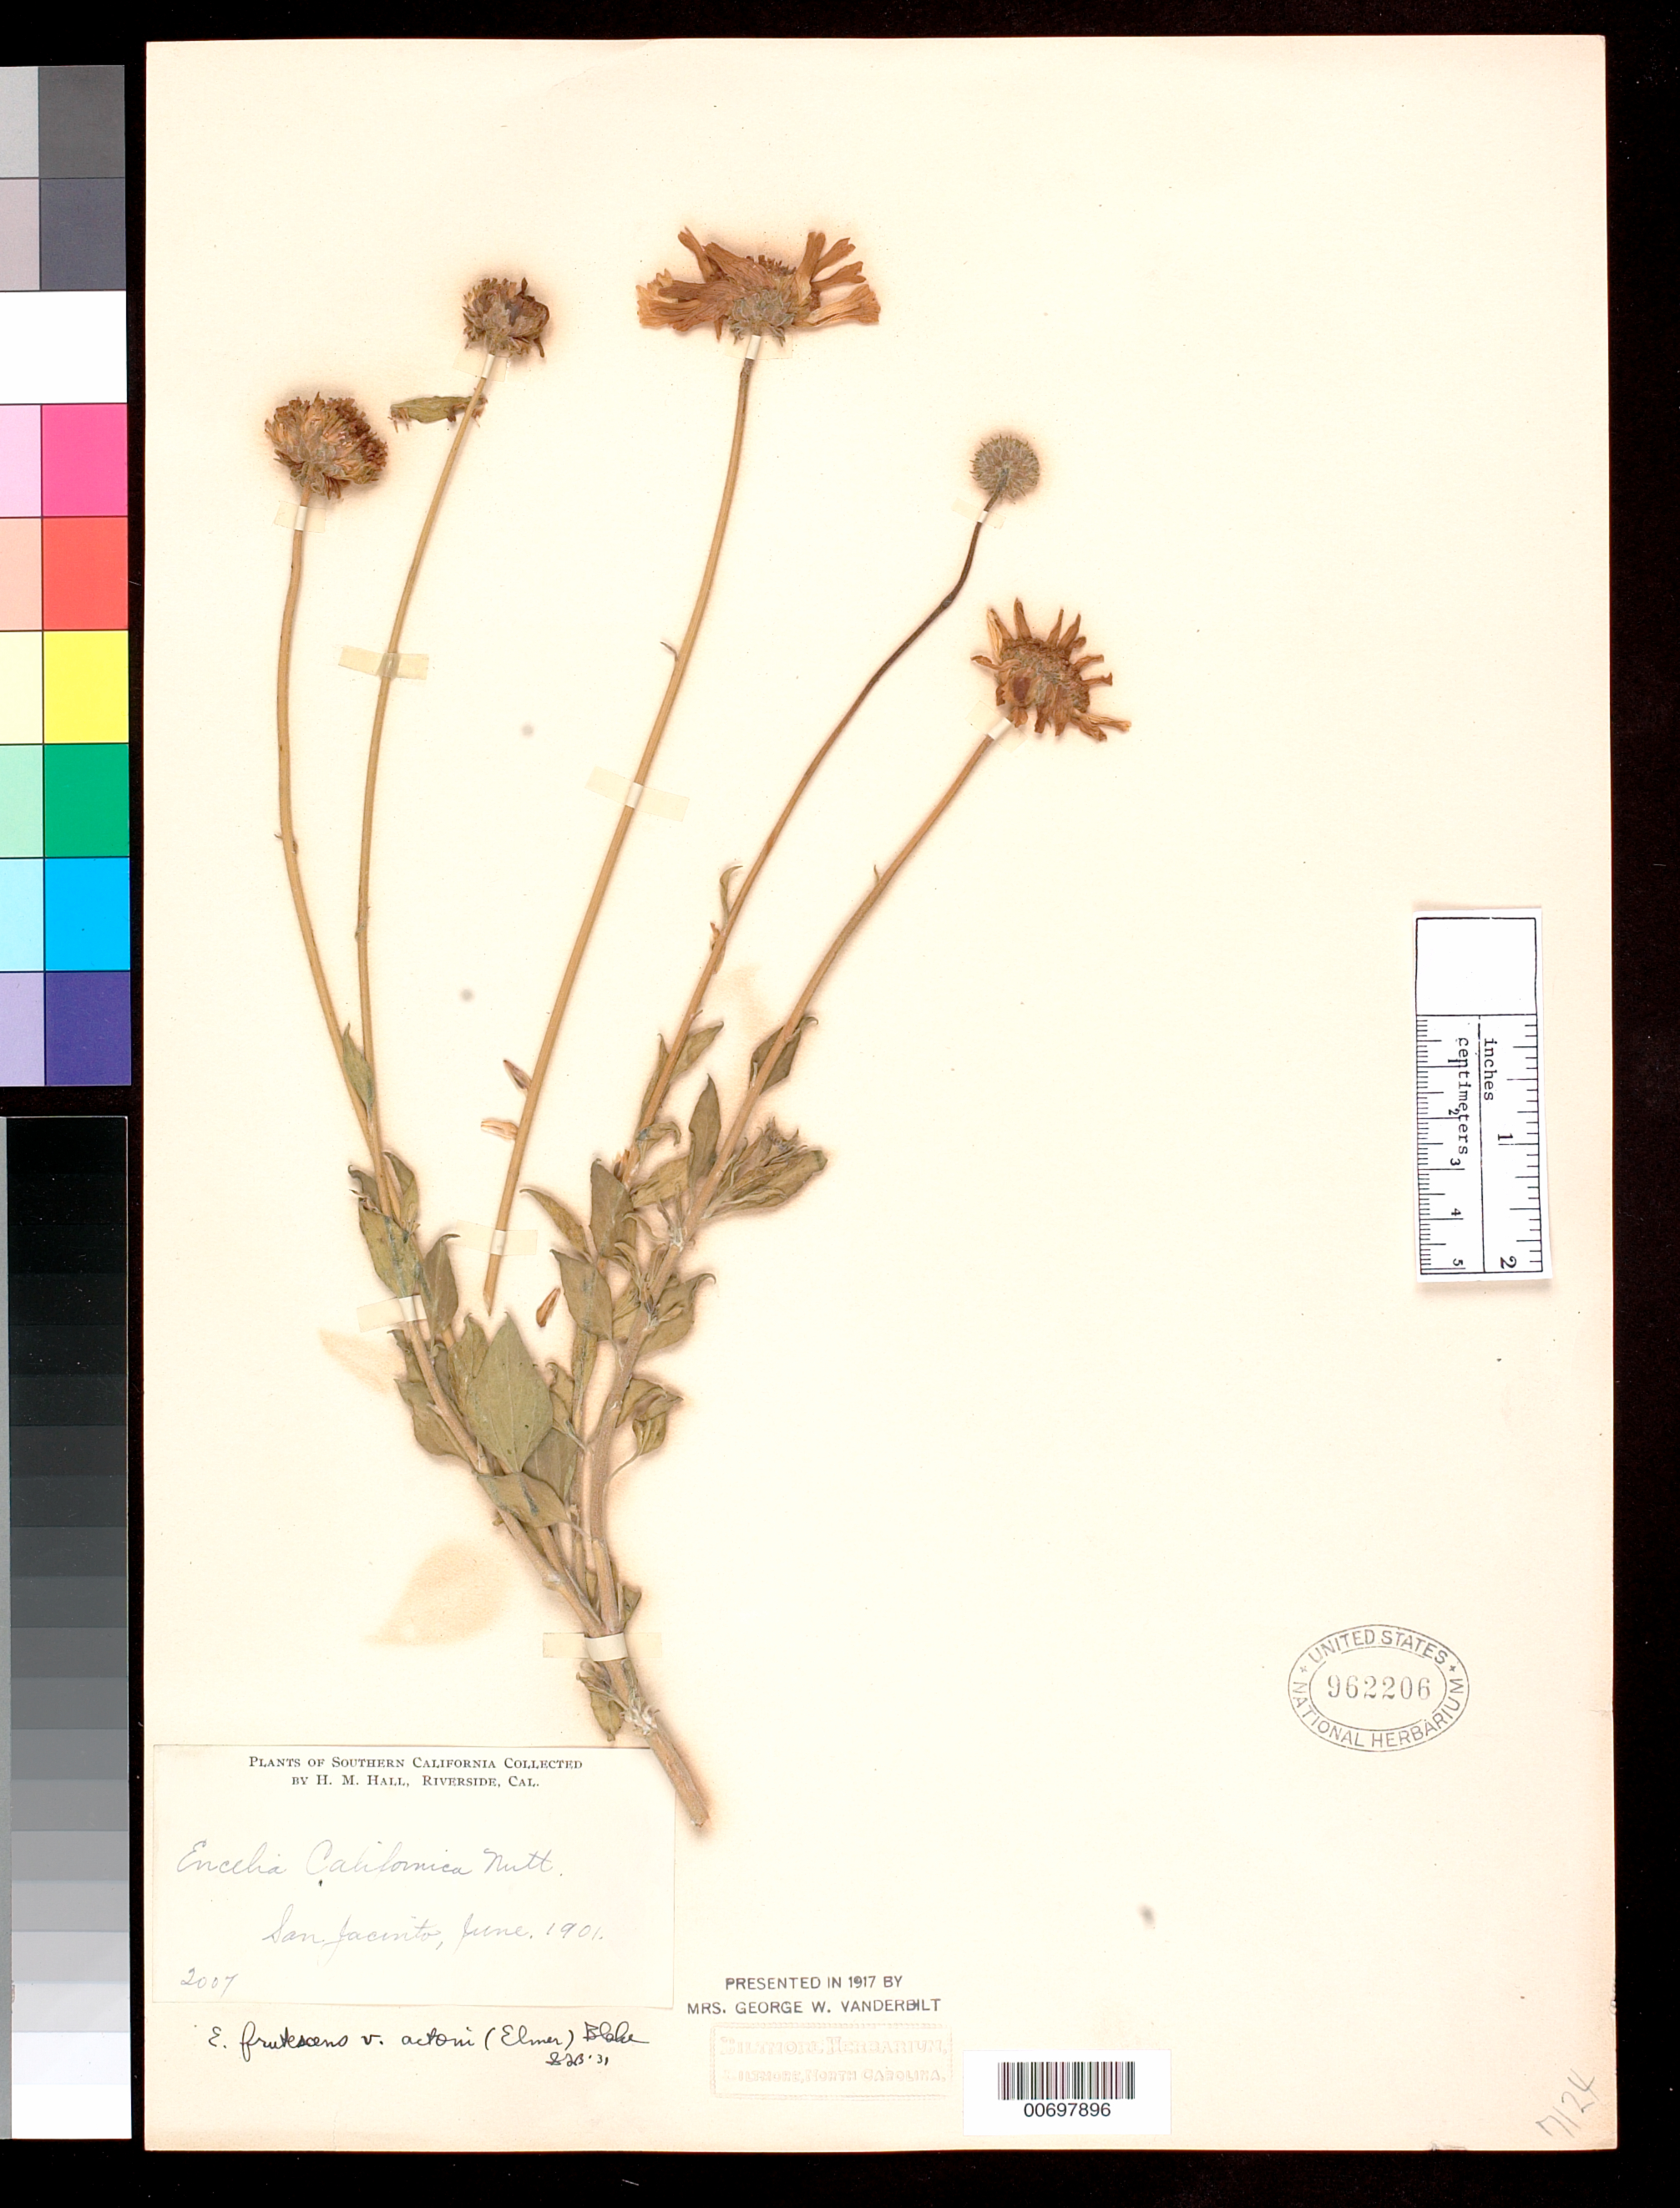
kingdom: Plantae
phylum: Tracheophyta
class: Magnoliopsida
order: Asterales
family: Asteraceae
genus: Encelia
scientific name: Encelia frutescens var. actonii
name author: (Elmer) S.F. Blake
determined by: Blake, Sydney F.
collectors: H. M. Hall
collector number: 2007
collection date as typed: Jun 1901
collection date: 1901-06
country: United States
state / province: California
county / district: Riverside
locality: San Jacinto. Santa Rosa Mountain. Dry hillsides of Coyote Canyon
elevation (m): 1524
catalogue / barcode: US 962206